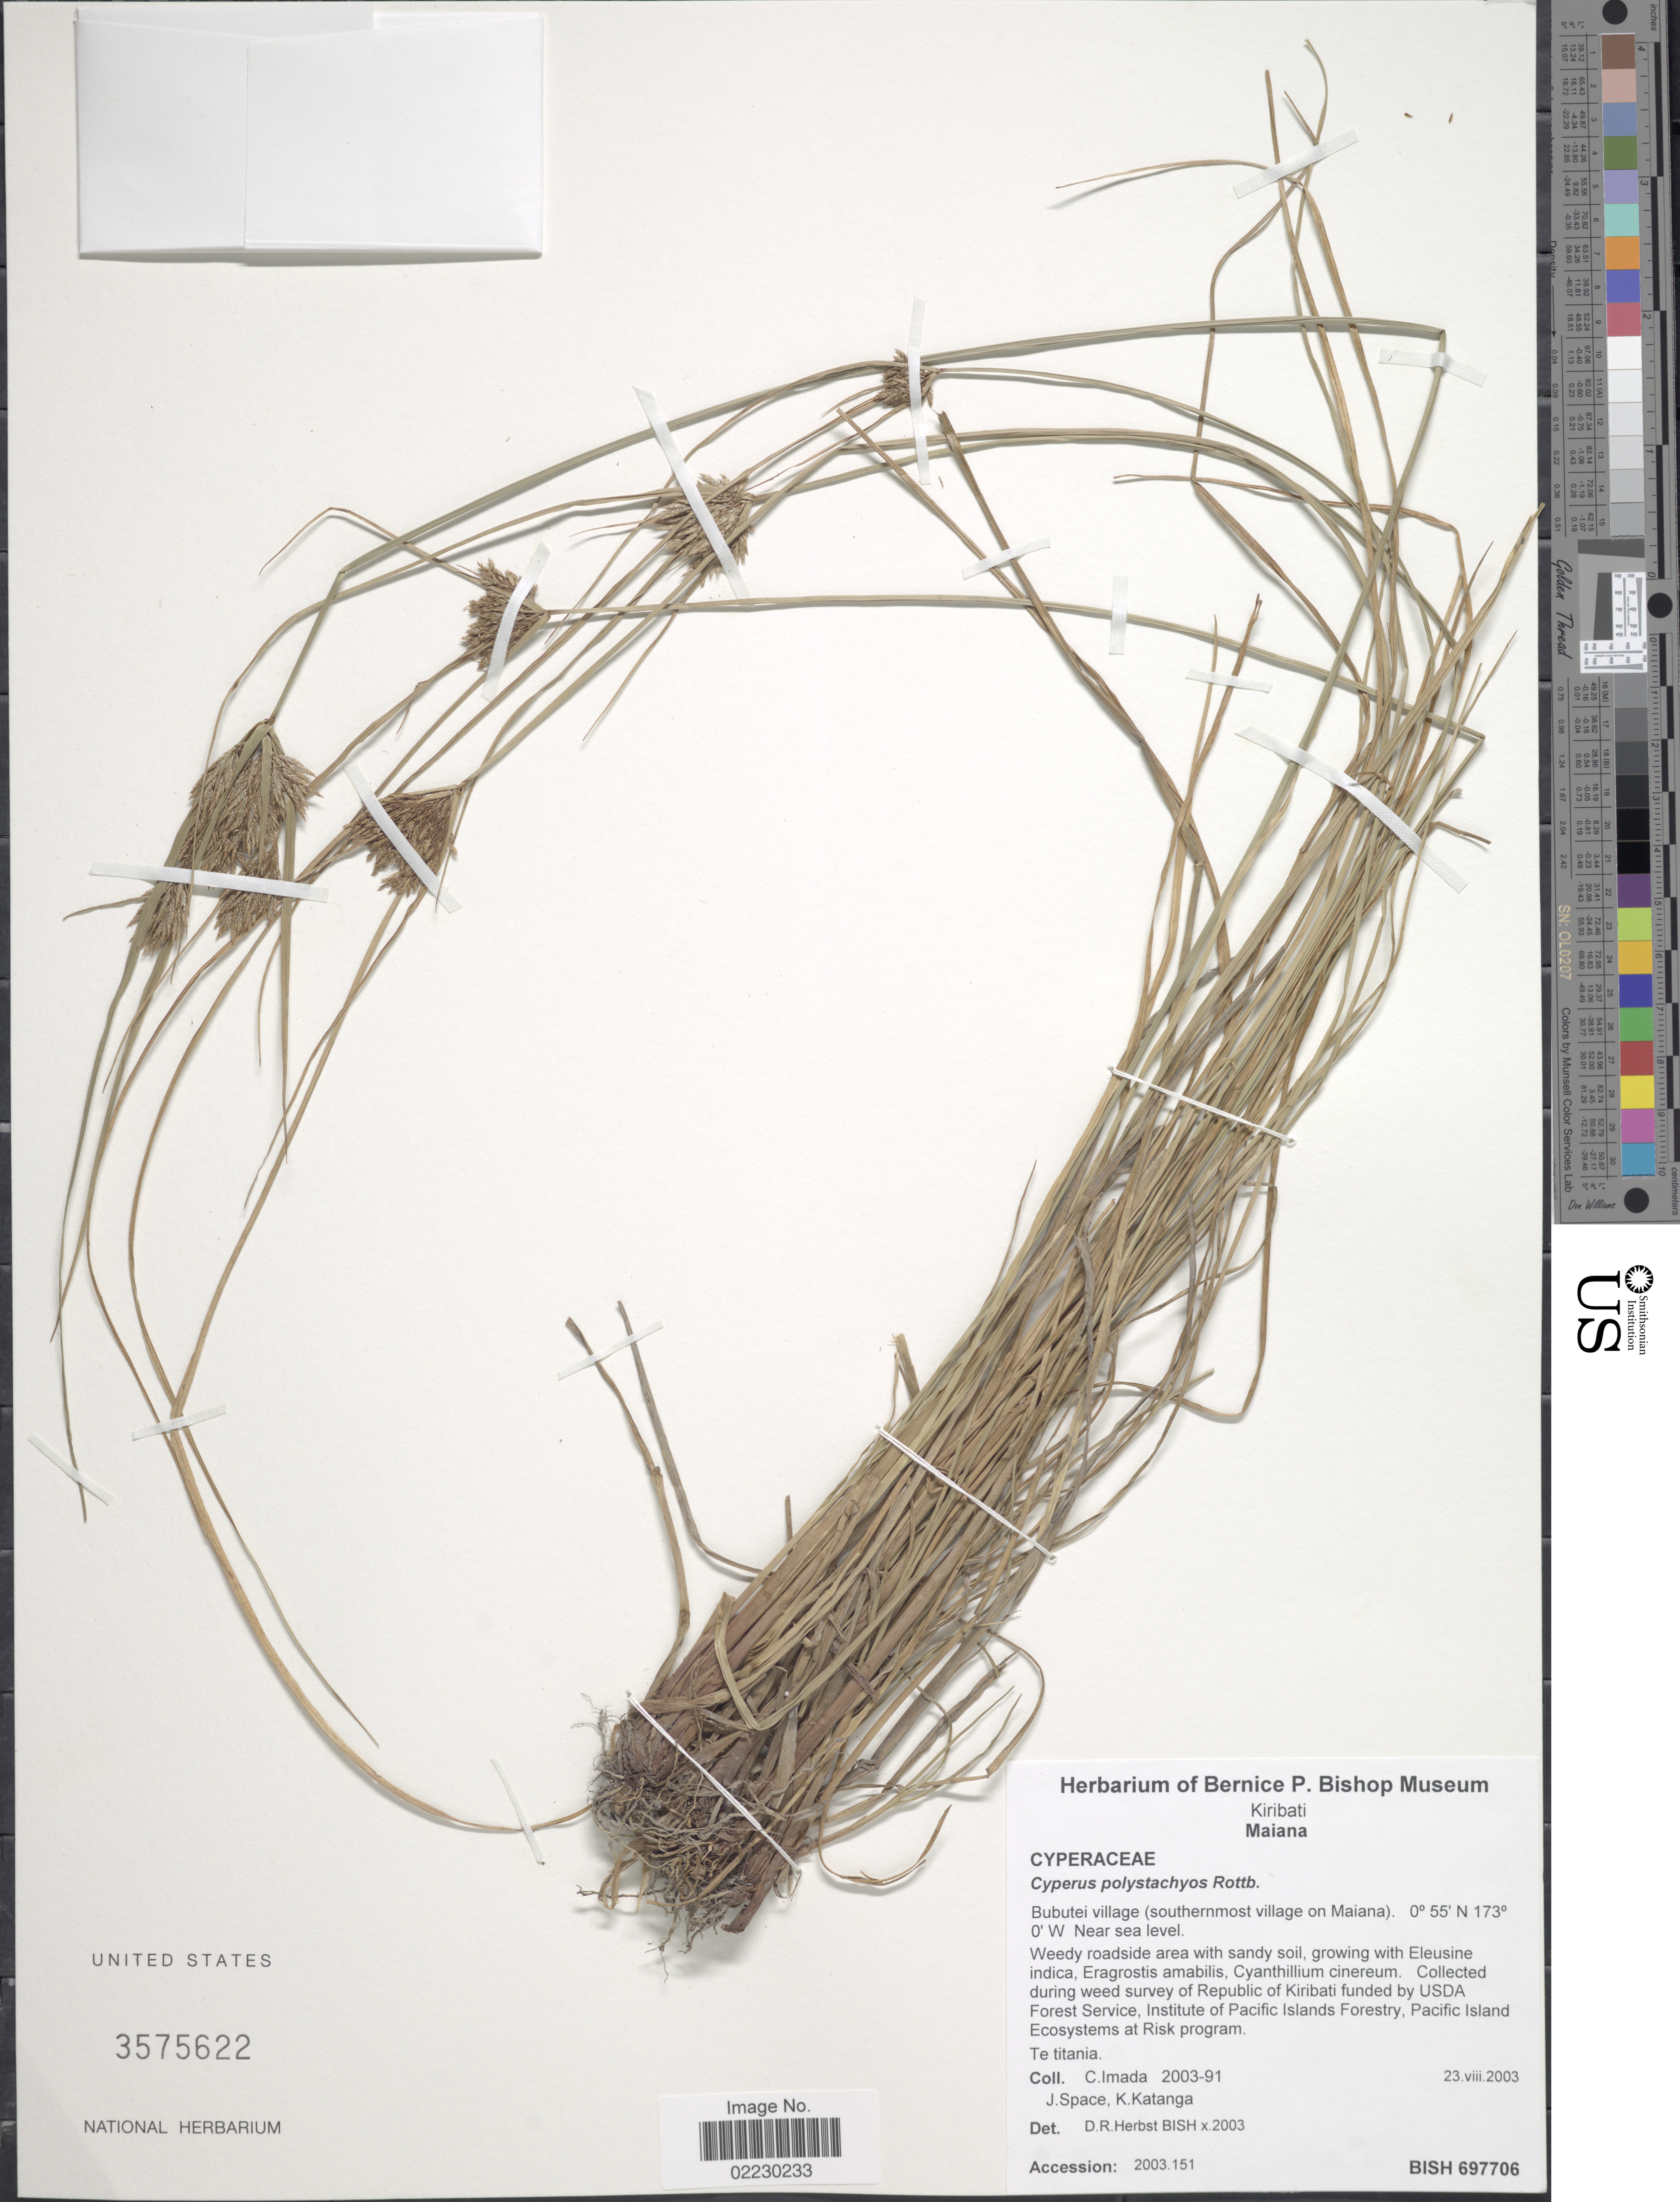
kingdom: Plantae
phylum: Tracheophyta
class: Liliopsida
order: Poales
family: Cyperaceae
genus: Cyperus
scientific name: Cyperus polystachyos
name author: Rottb.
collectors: C. Imada, J. Space & K. Katanga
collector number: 2003-91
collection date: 2003-08-23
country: Kiribati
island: Maiana Atoll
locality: Maiana, Bubutei village (southernmost village on Maiana),weedy roadside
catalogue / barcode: US 3575622